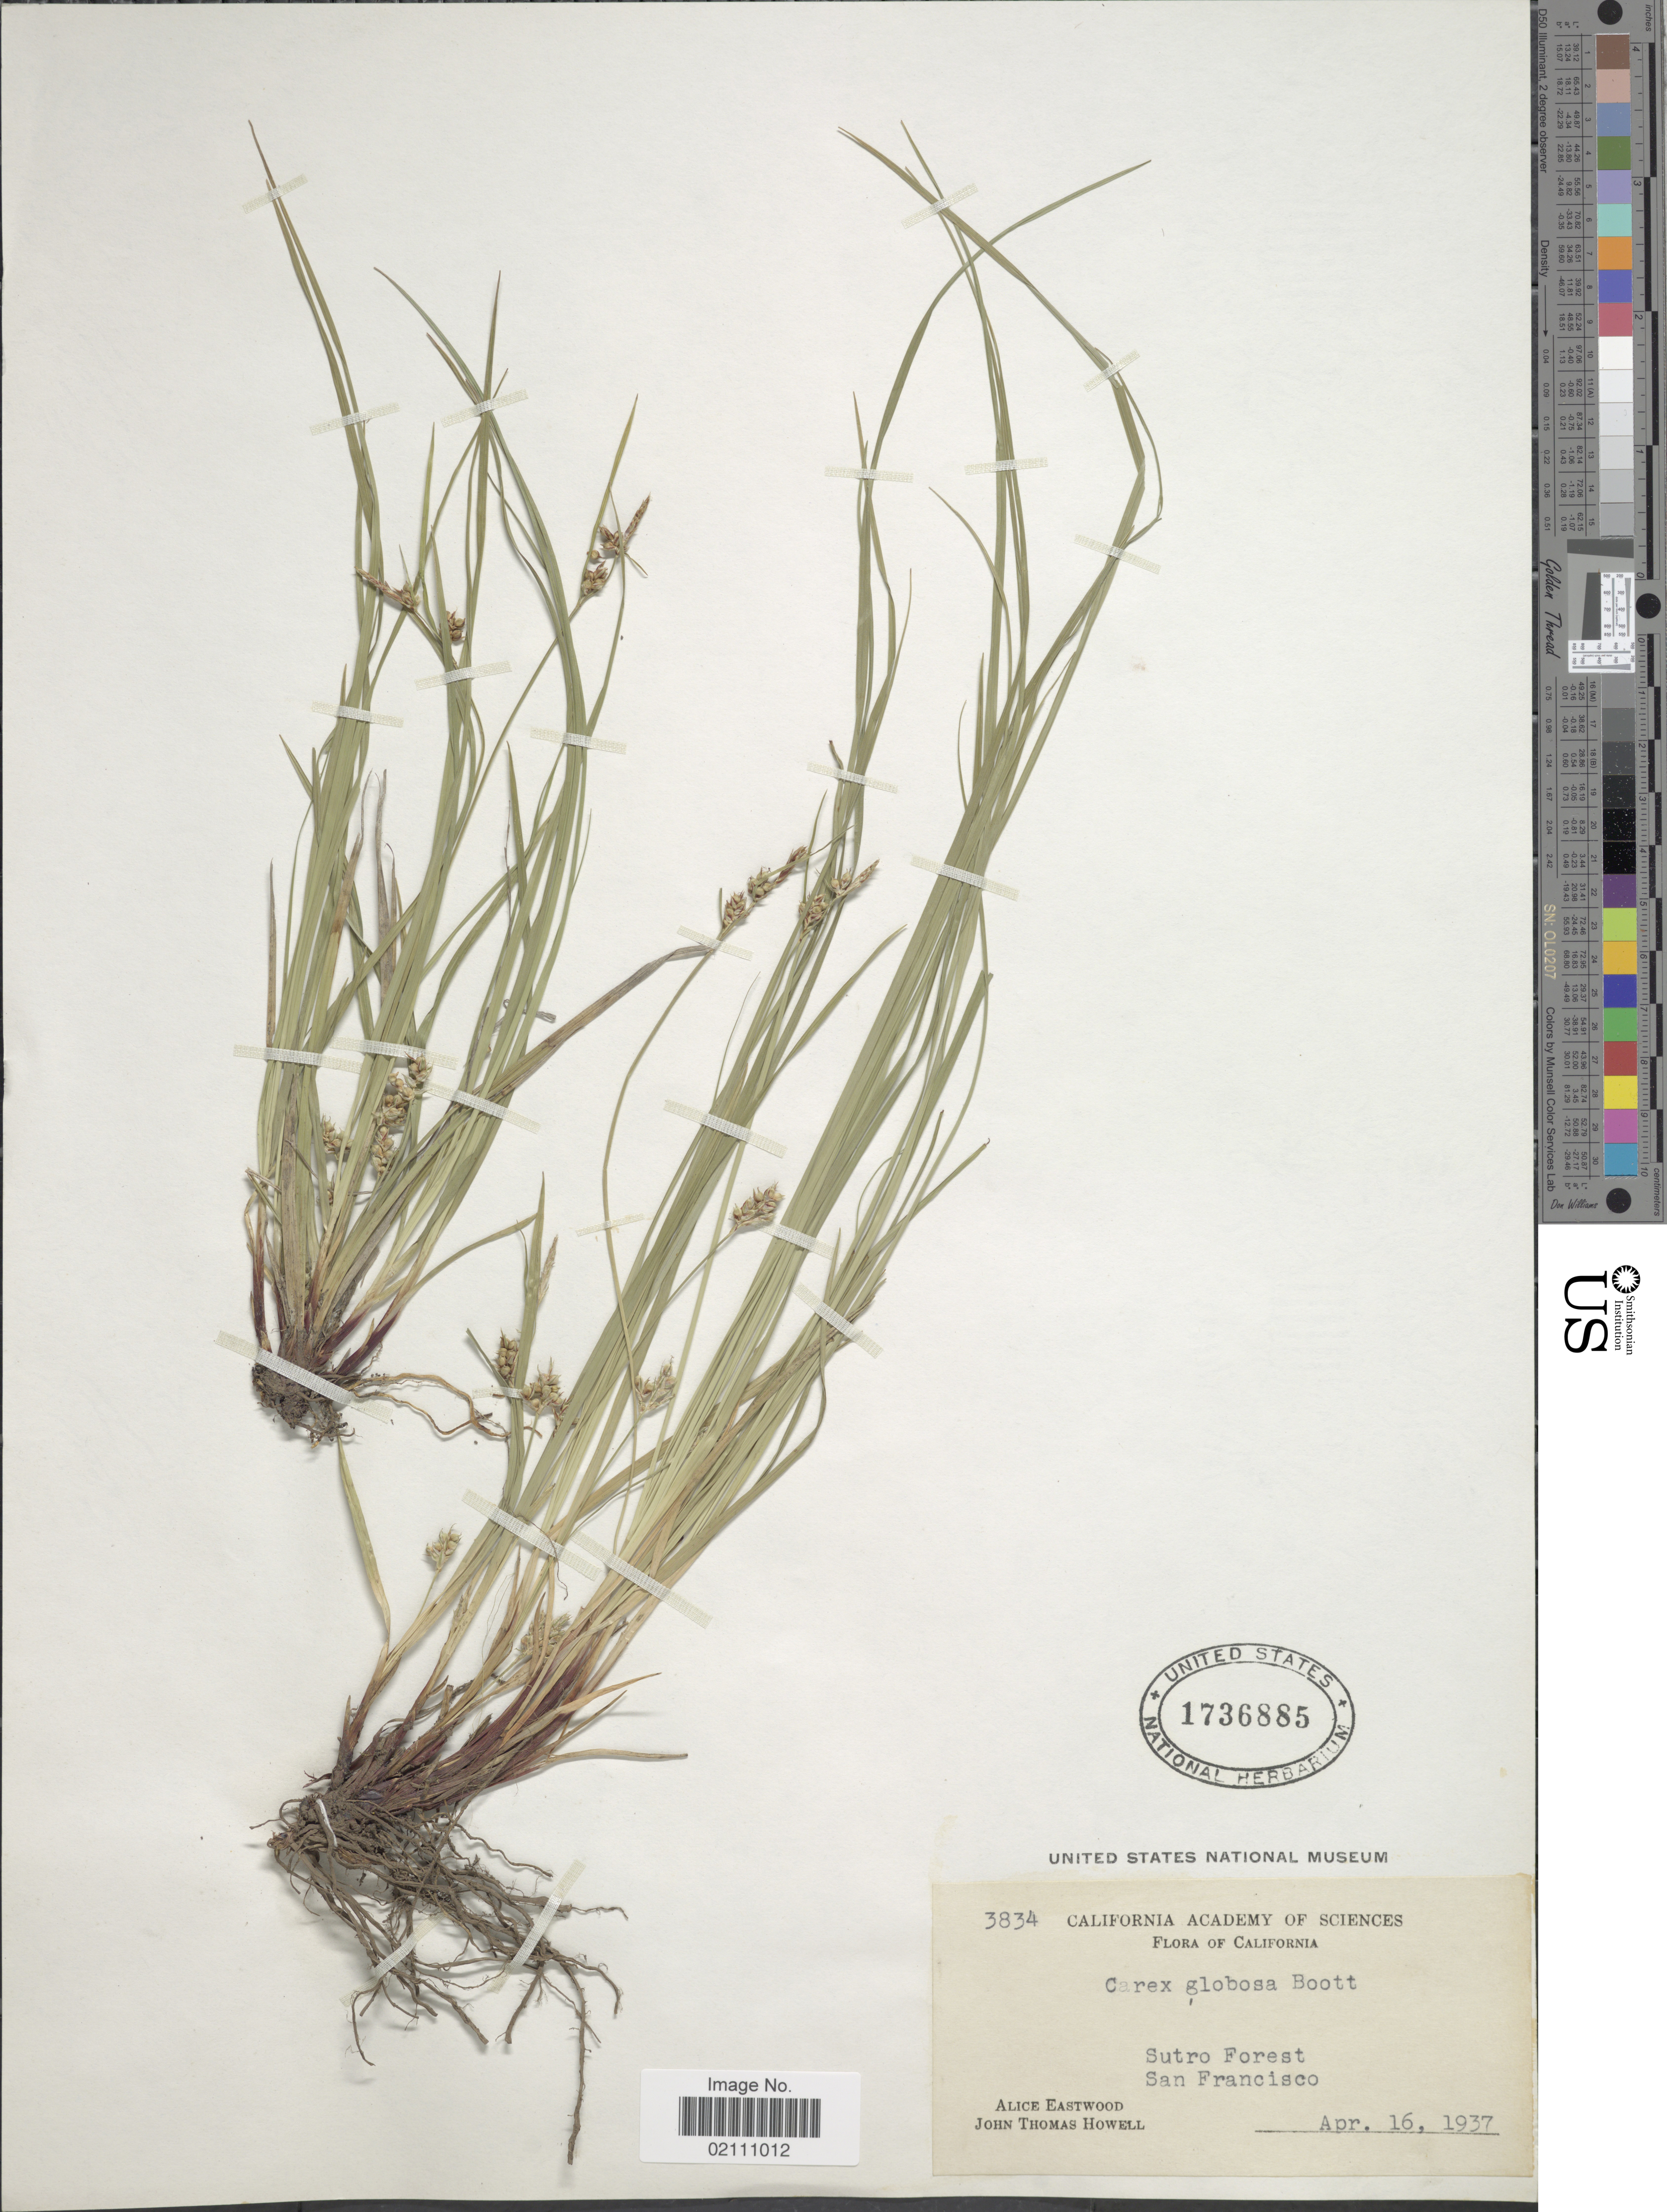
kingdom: Plantae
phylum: Tracheophyta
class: Liliopsida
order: Poales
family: Cyperaceae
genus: Carex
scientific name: Carex globosa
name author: Boott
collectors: A. Eastwood & J. T. Howell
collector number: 3834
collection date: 1937-04-16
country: United States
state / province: California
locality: Sutro Forest, San Franciso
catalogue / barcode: US 1736885